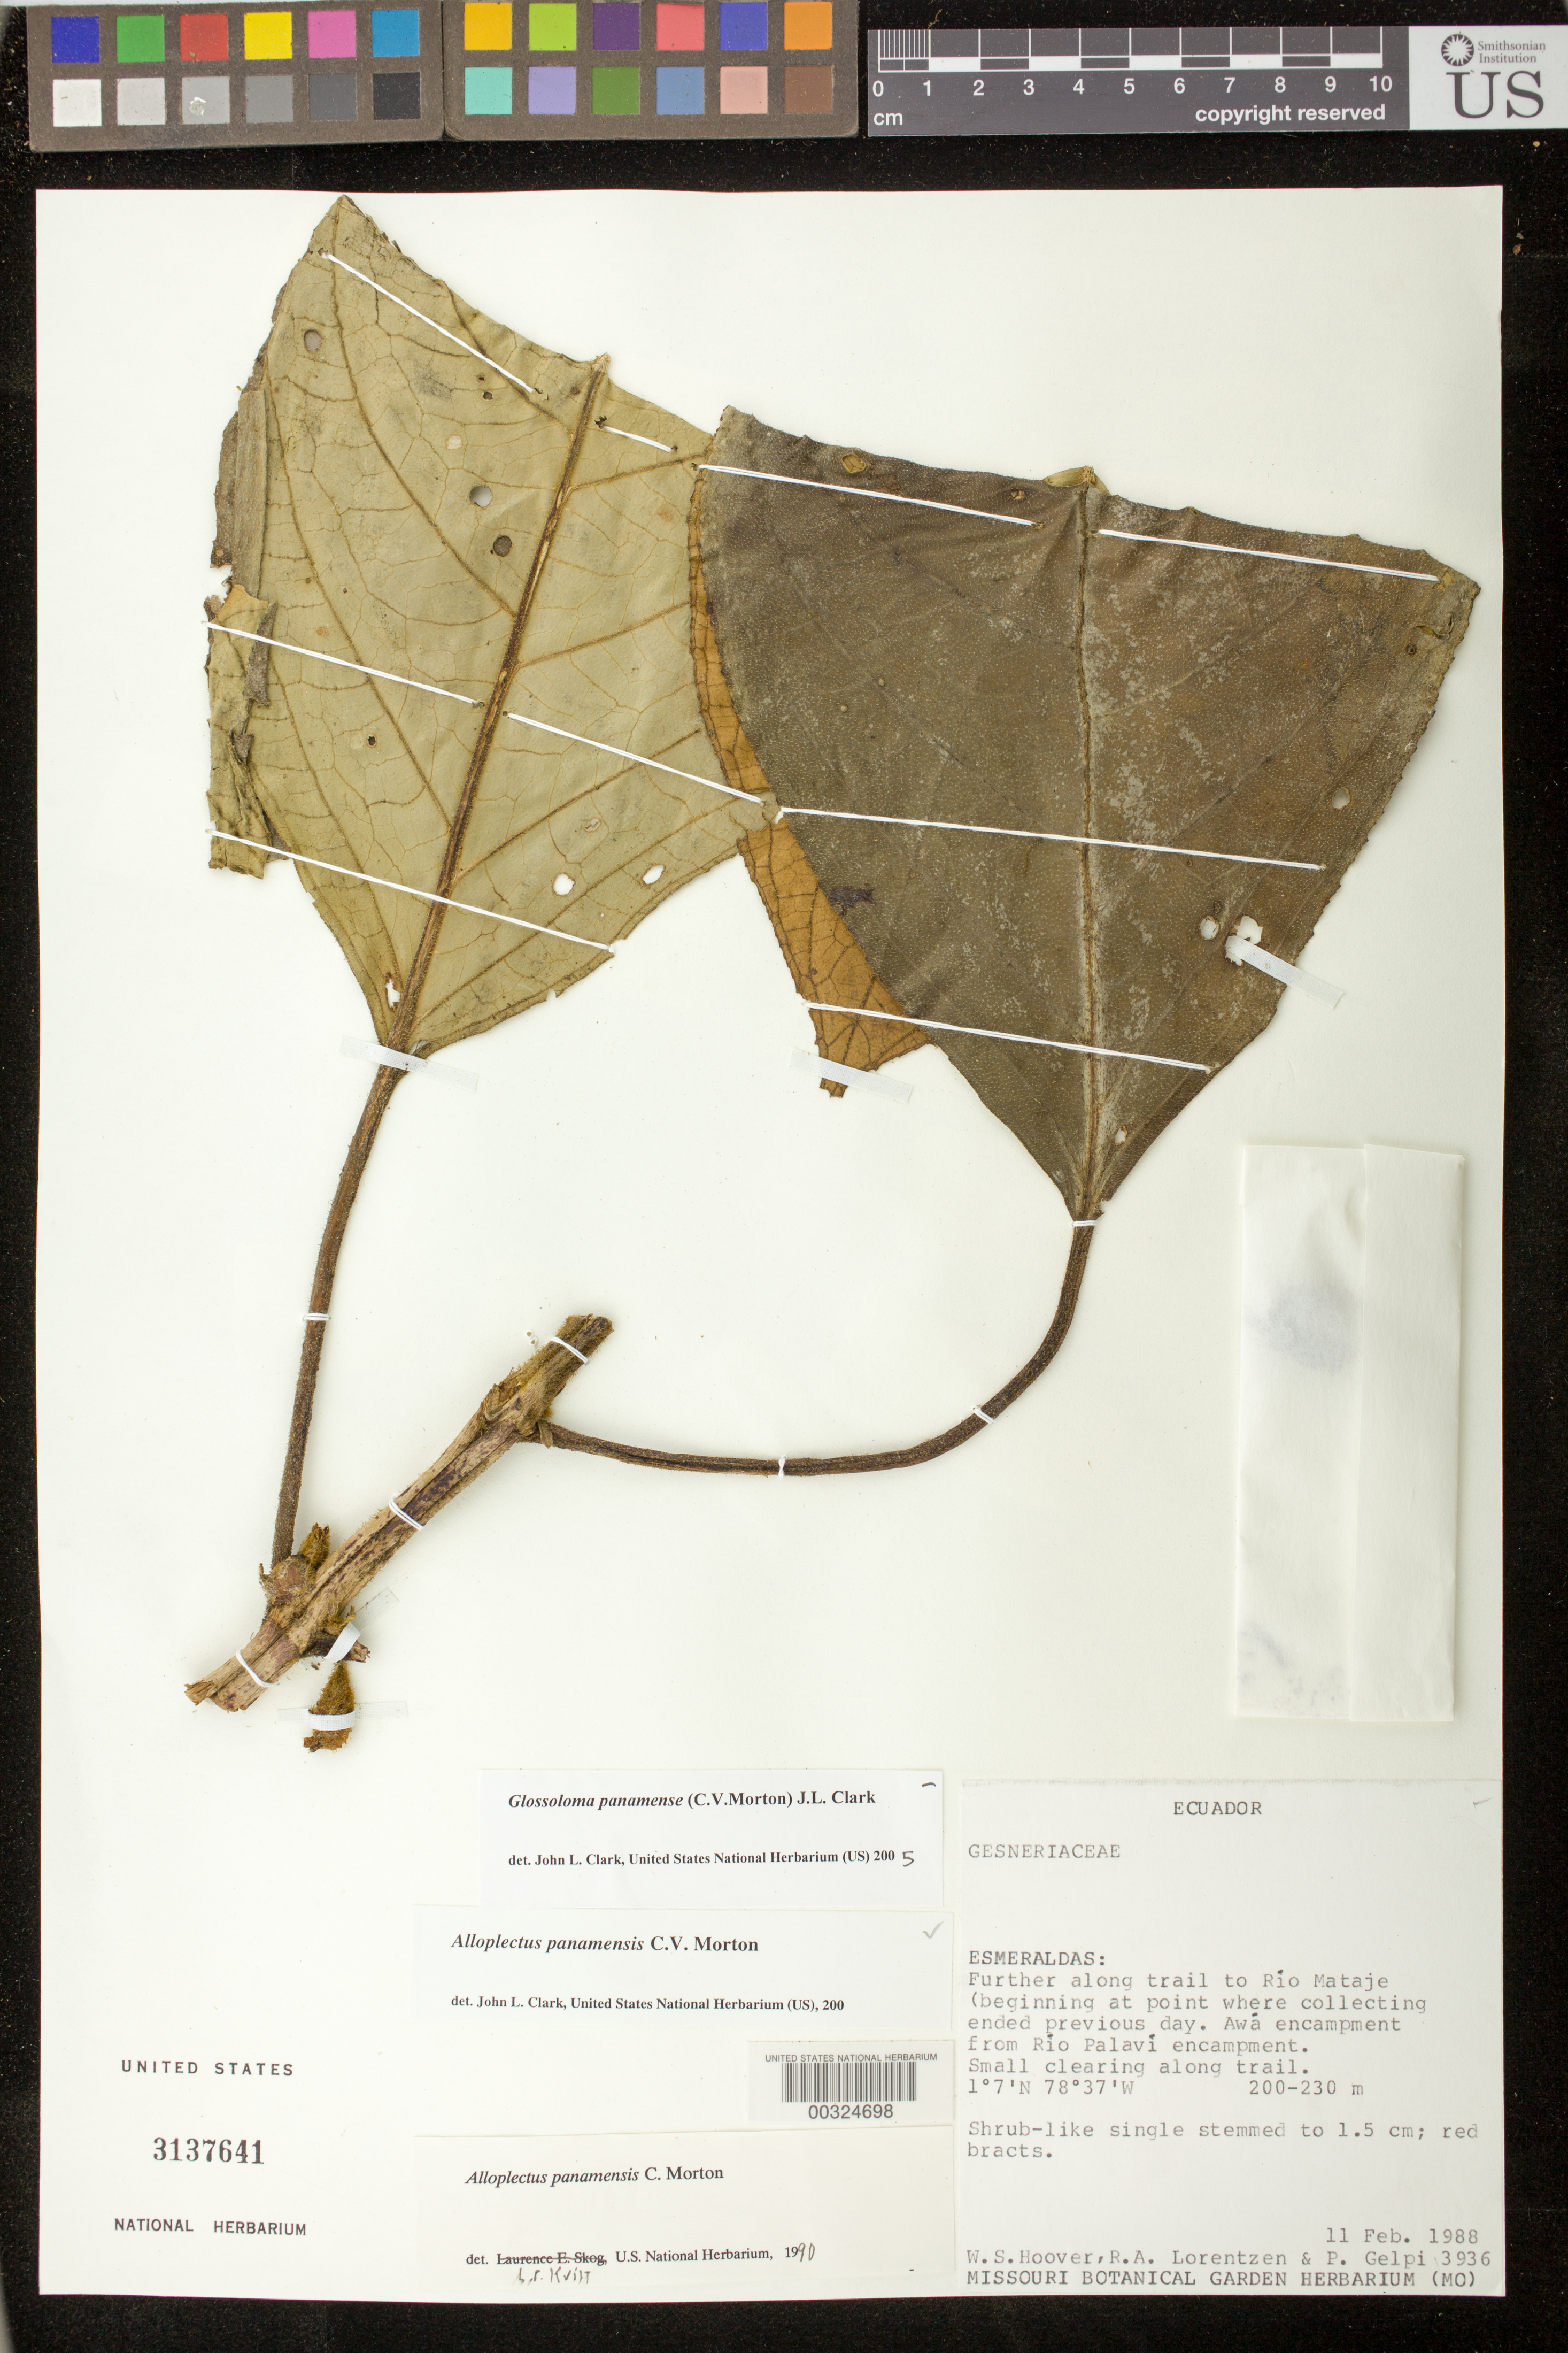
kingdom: Plantae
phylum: Tracheophyta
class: Magnoliopsida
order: Lamiales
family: Gesneriaceae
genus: Glossoloma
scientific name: Glossoloma panamense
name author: (C.V. Morton) J.L. Clark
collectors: W. S. Hoover, R. Lorentzen & P. Gelpi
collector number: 3936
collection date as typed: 11 Feb 1988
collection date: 1988-02-11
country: Ecuador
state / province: Esmeraldas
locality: Further along trail to Rio Mataje, Awa encampment from Rio Palavi encampment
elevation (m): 200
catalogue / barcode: US 3137641